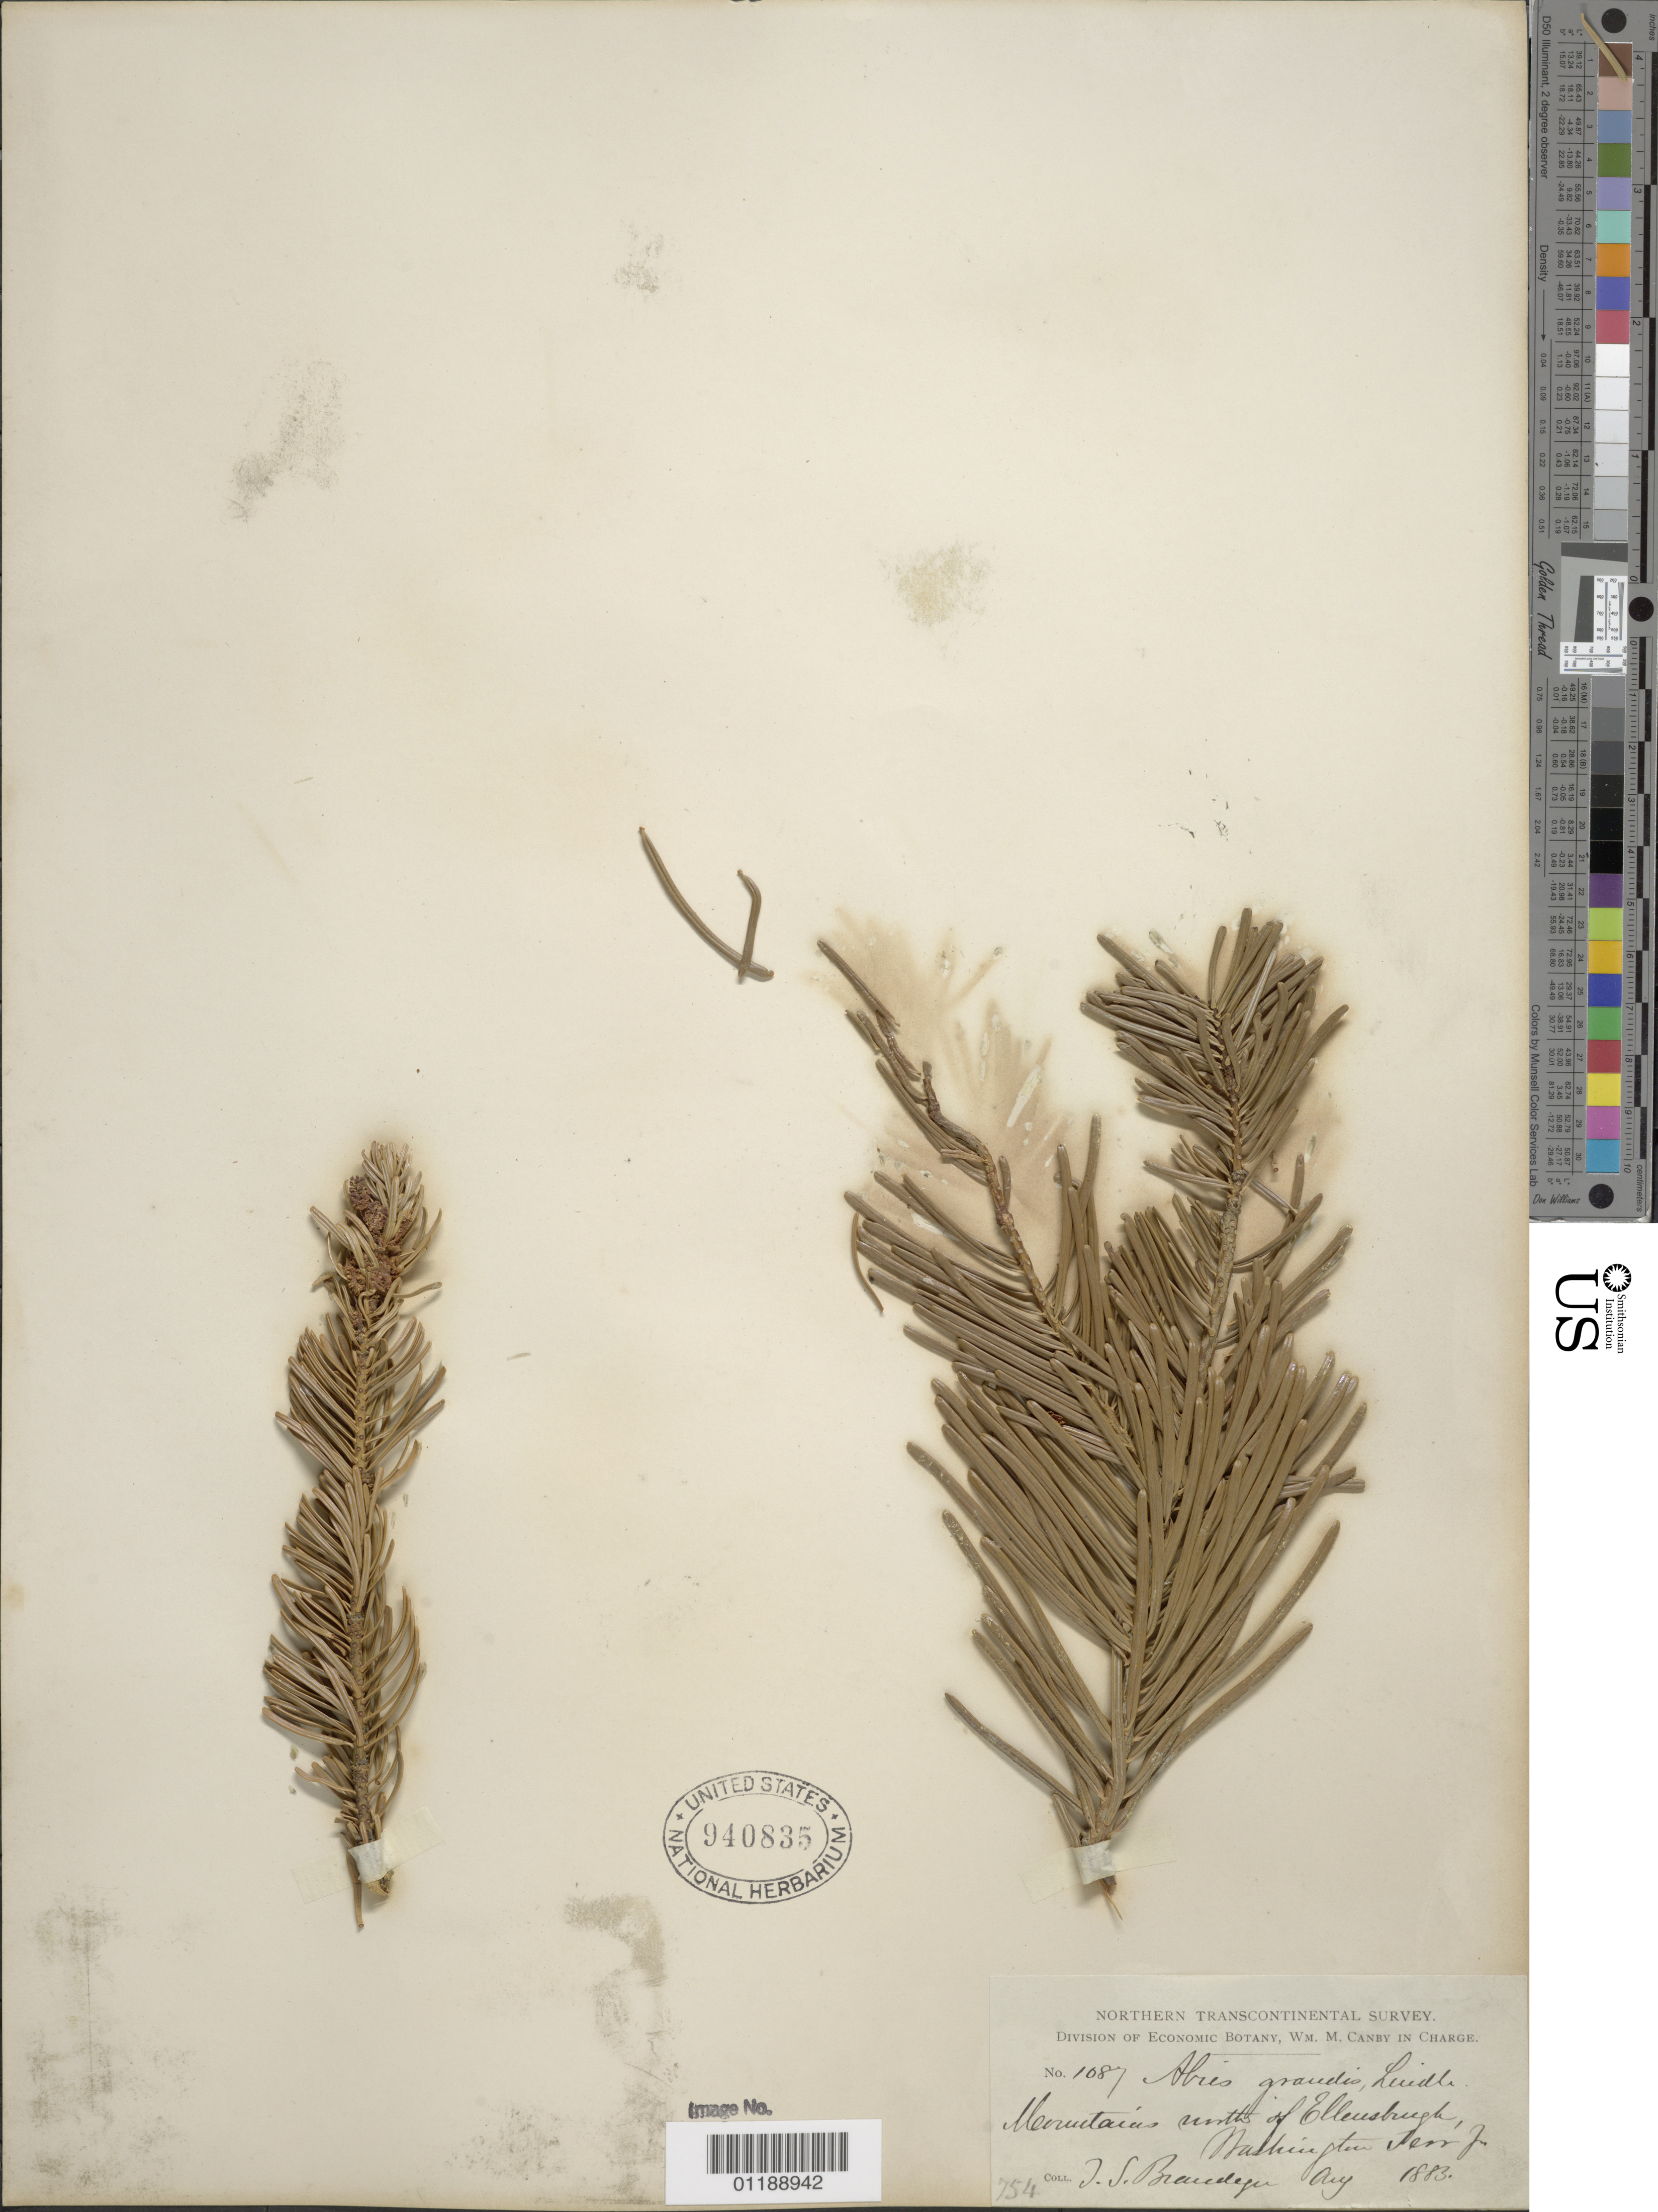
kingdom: Plantae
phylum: Tracheophyta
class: Pinopsida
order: Pinales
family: Pinaceae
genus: Abies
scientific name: Abies grandis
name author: (Douglas ex D. Don) Lindl.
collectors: J. S. Brandegee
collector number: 1087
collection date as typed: Aug 1883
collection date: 1883-08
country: United States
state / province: Washington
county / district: Kittitas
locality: Mts.south of Ellensburg, Washington Ter.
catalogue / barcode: US 940835